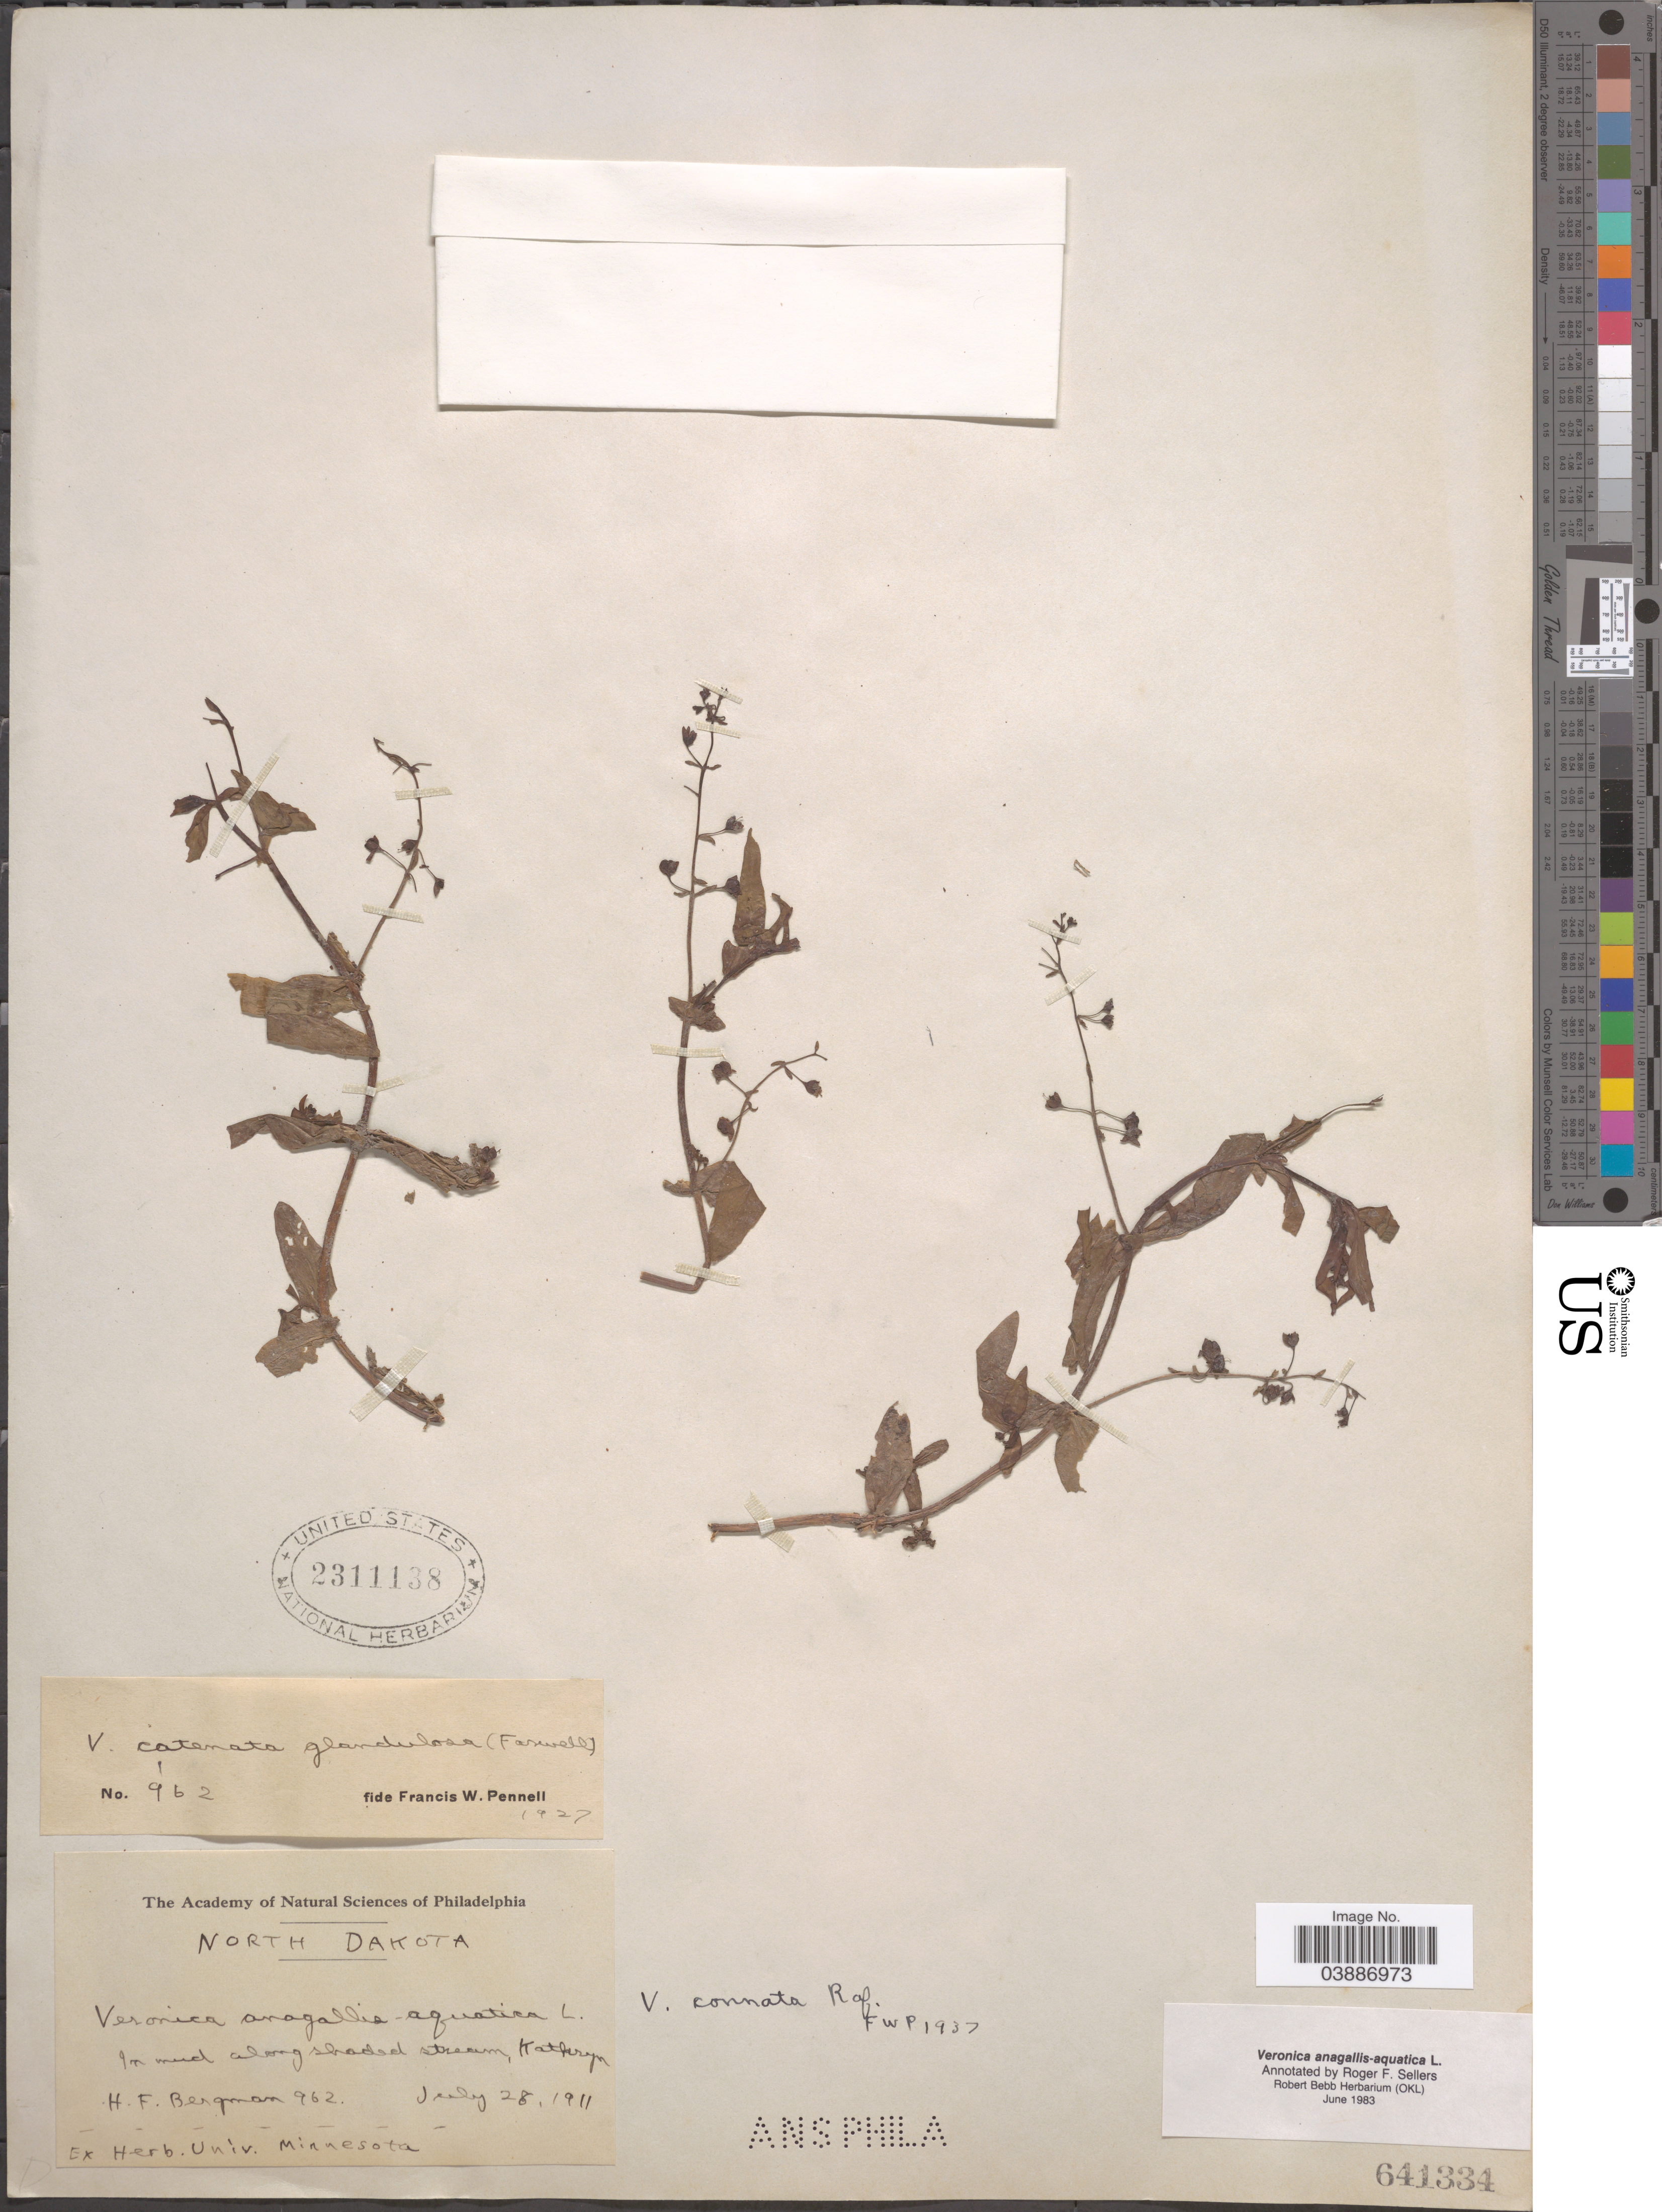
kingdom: Plantae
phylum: Tracheophyta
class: Magnoliopsida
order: Lamiales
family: Plantaginaceae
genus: Veronica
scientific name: Veronica anagallis-aquatica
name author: L.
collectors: H. Bergman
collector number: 962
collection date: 1911-07-28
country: United States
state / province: North Dakota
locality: In mud along shaded stream, Kathryn.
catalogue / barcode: US 2311138